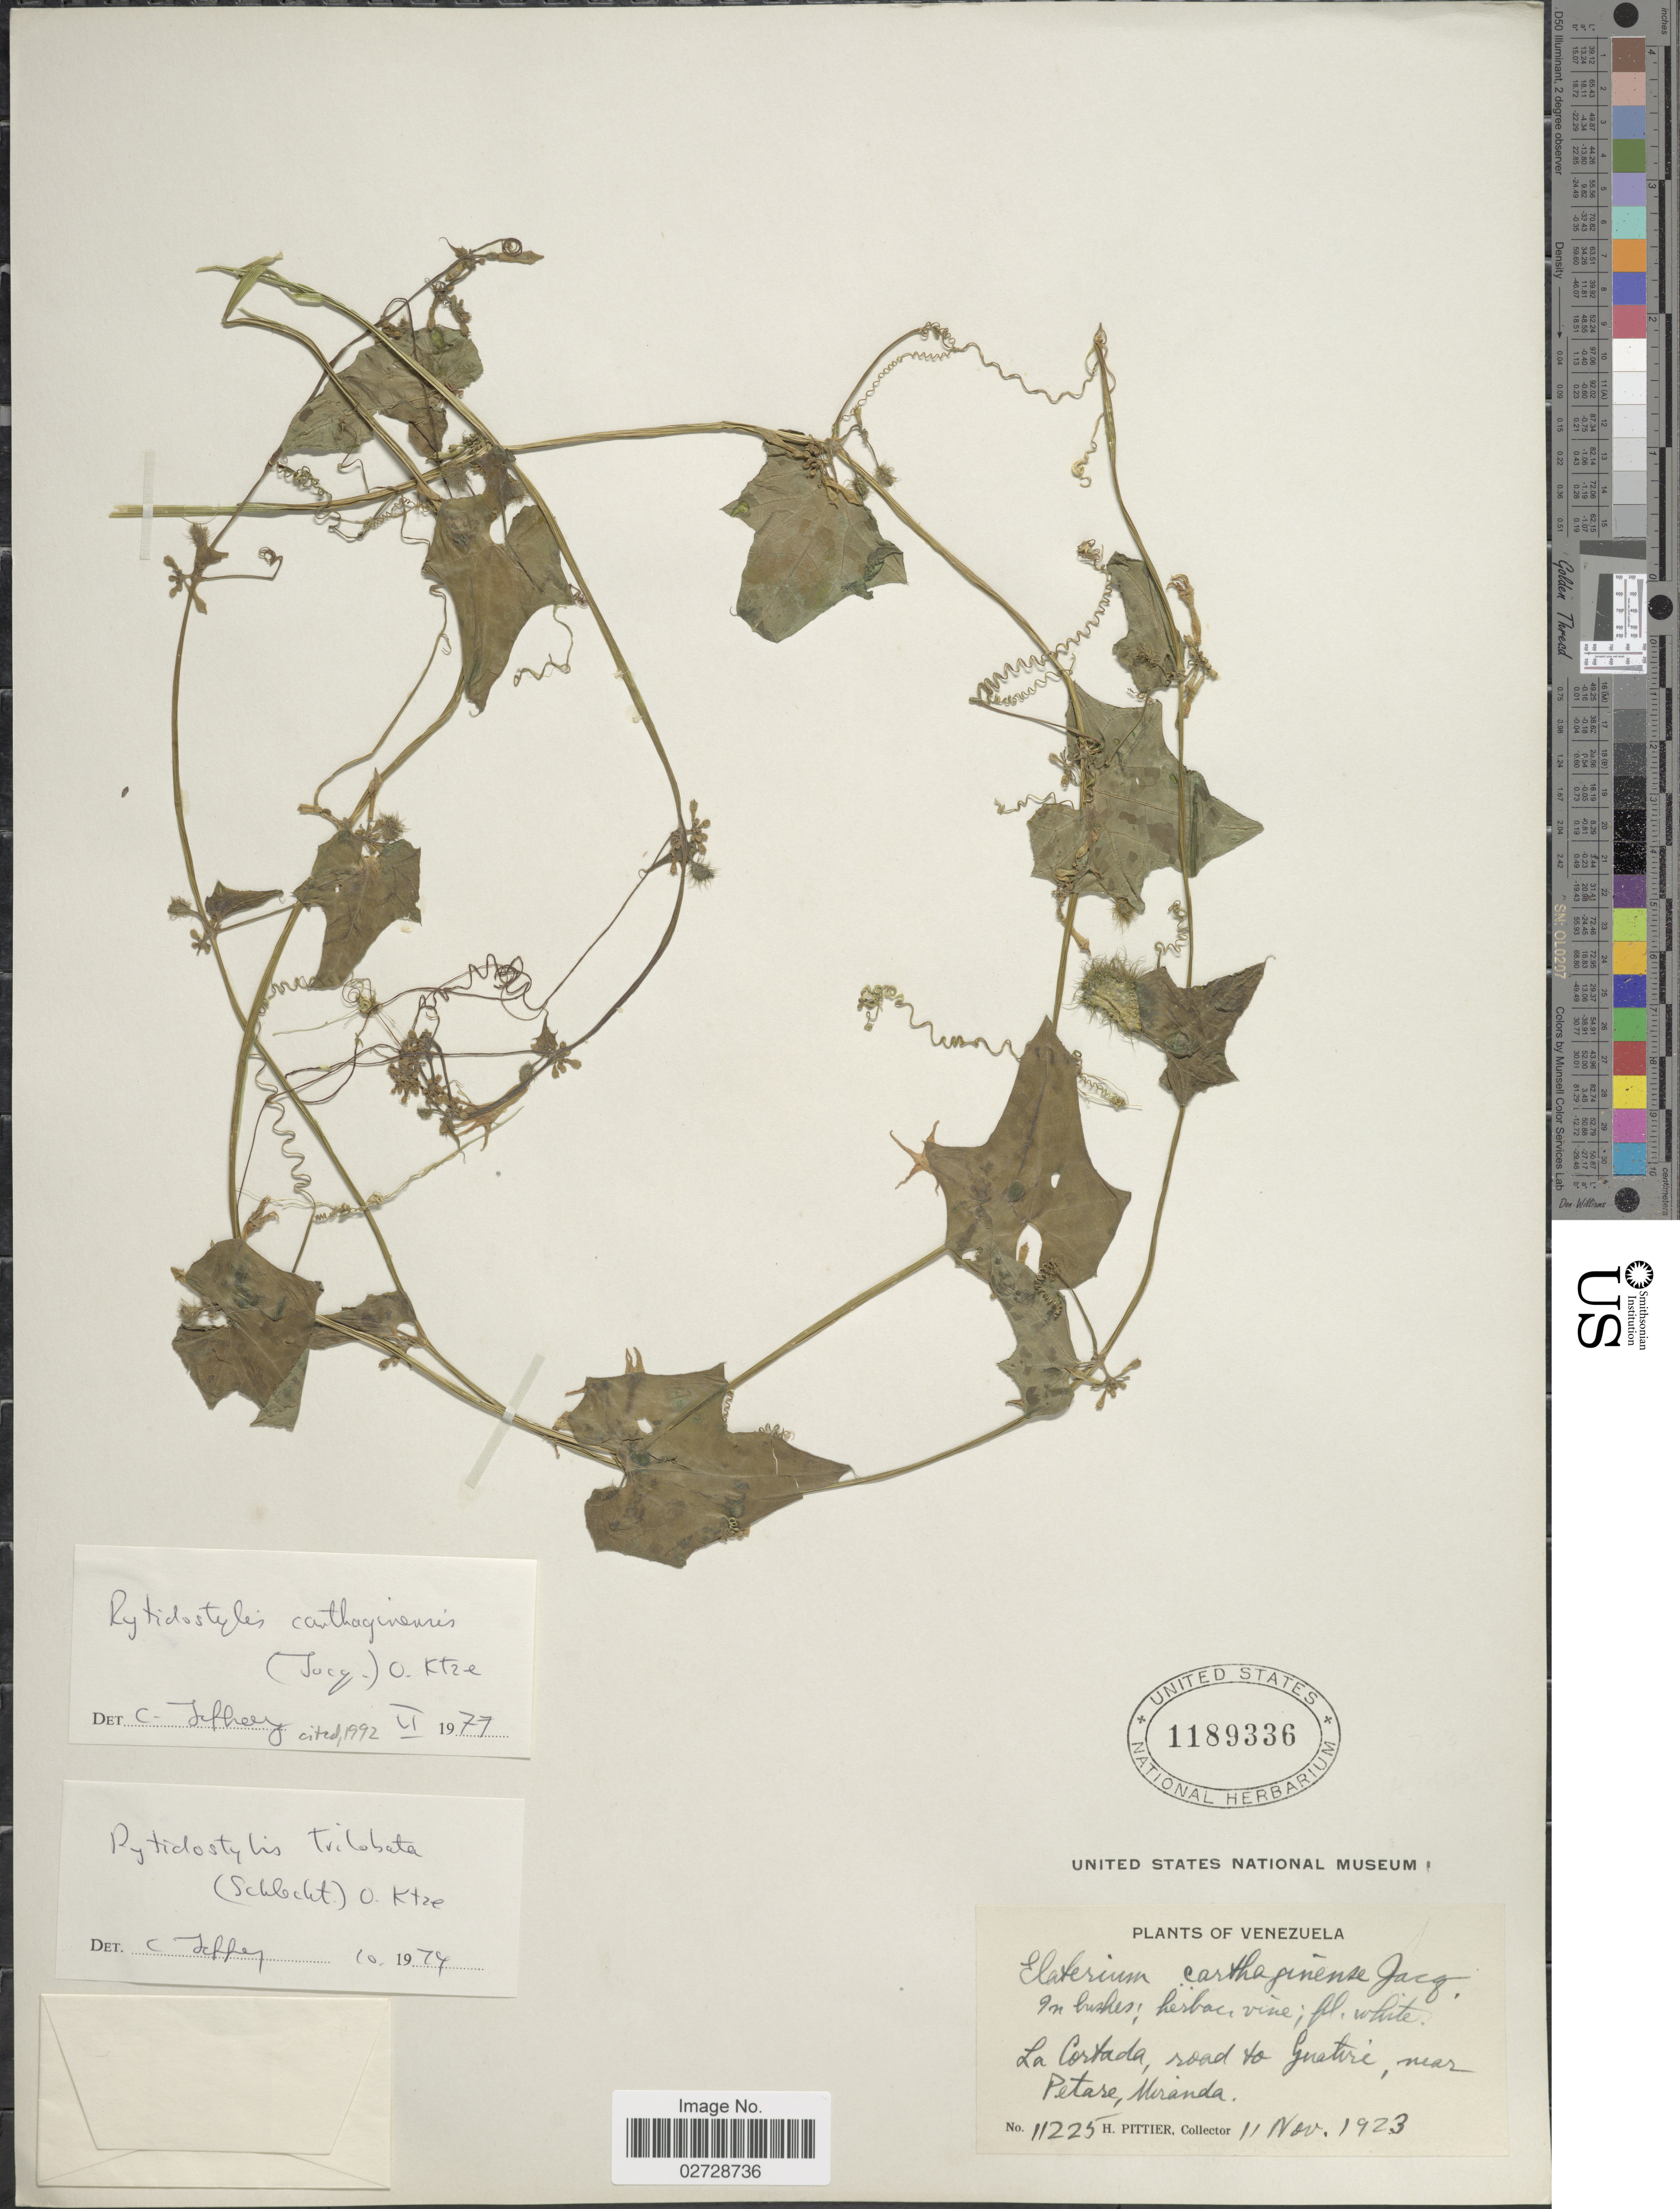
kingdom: Plantae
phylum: Tracheophyta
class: Magnoliopsida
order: Cucurbitales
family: Cucurbitaceae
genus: Cyclanthera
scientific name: Cyclanthera carthagenensis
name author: (Jacq.) H. Schaef. & S.S. Renner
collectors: H. F. Pittier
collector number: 11225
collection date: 1923-11-11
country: Venezuela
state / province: Miranda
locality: La Cortada, road to Guatire, near Petare.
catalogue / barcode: US 1189336